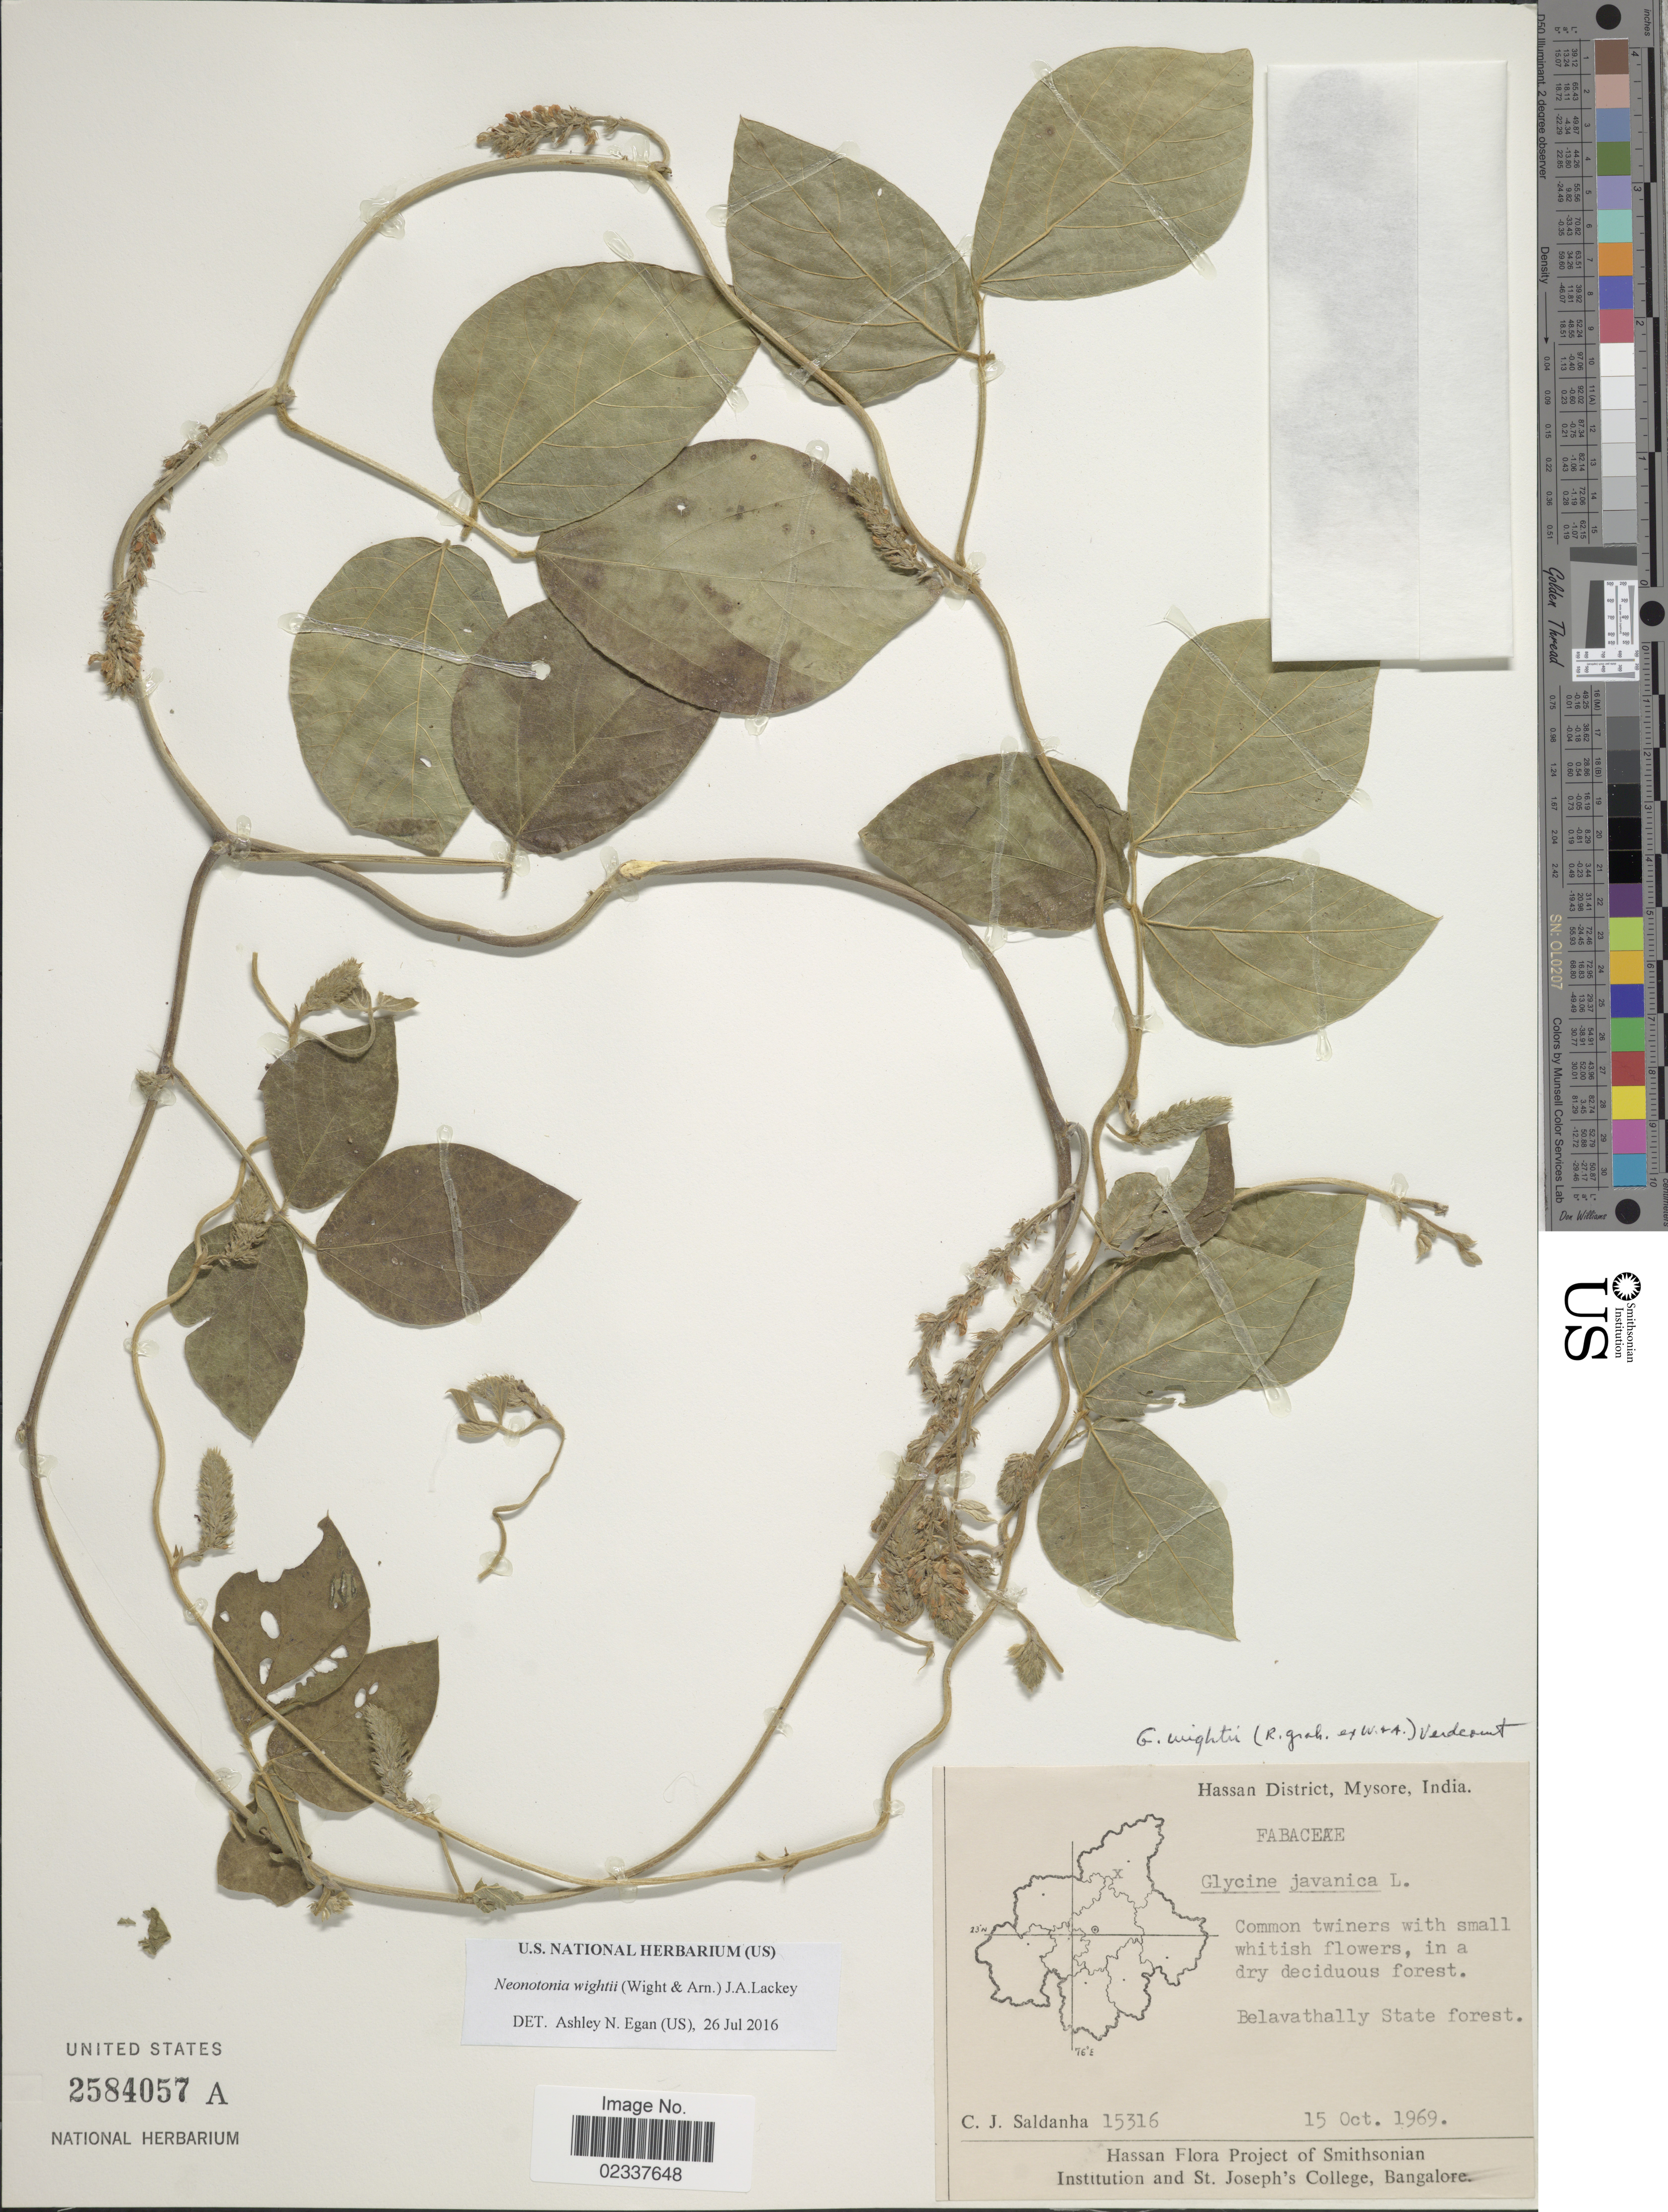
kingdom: Plantae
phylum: Tracheophyta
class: Magnoliopsida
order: Fabales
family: Fabaceae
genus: Neonotonia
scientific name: Neonotonia wightii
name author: (Arn.) J.A. Lackey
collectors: C. J. Saldanha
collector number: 15316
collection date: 1969-10-15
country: India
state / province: Karnataka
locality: Hassan District, Mysore, Belvathally State Forest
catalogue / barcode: US 2584057A